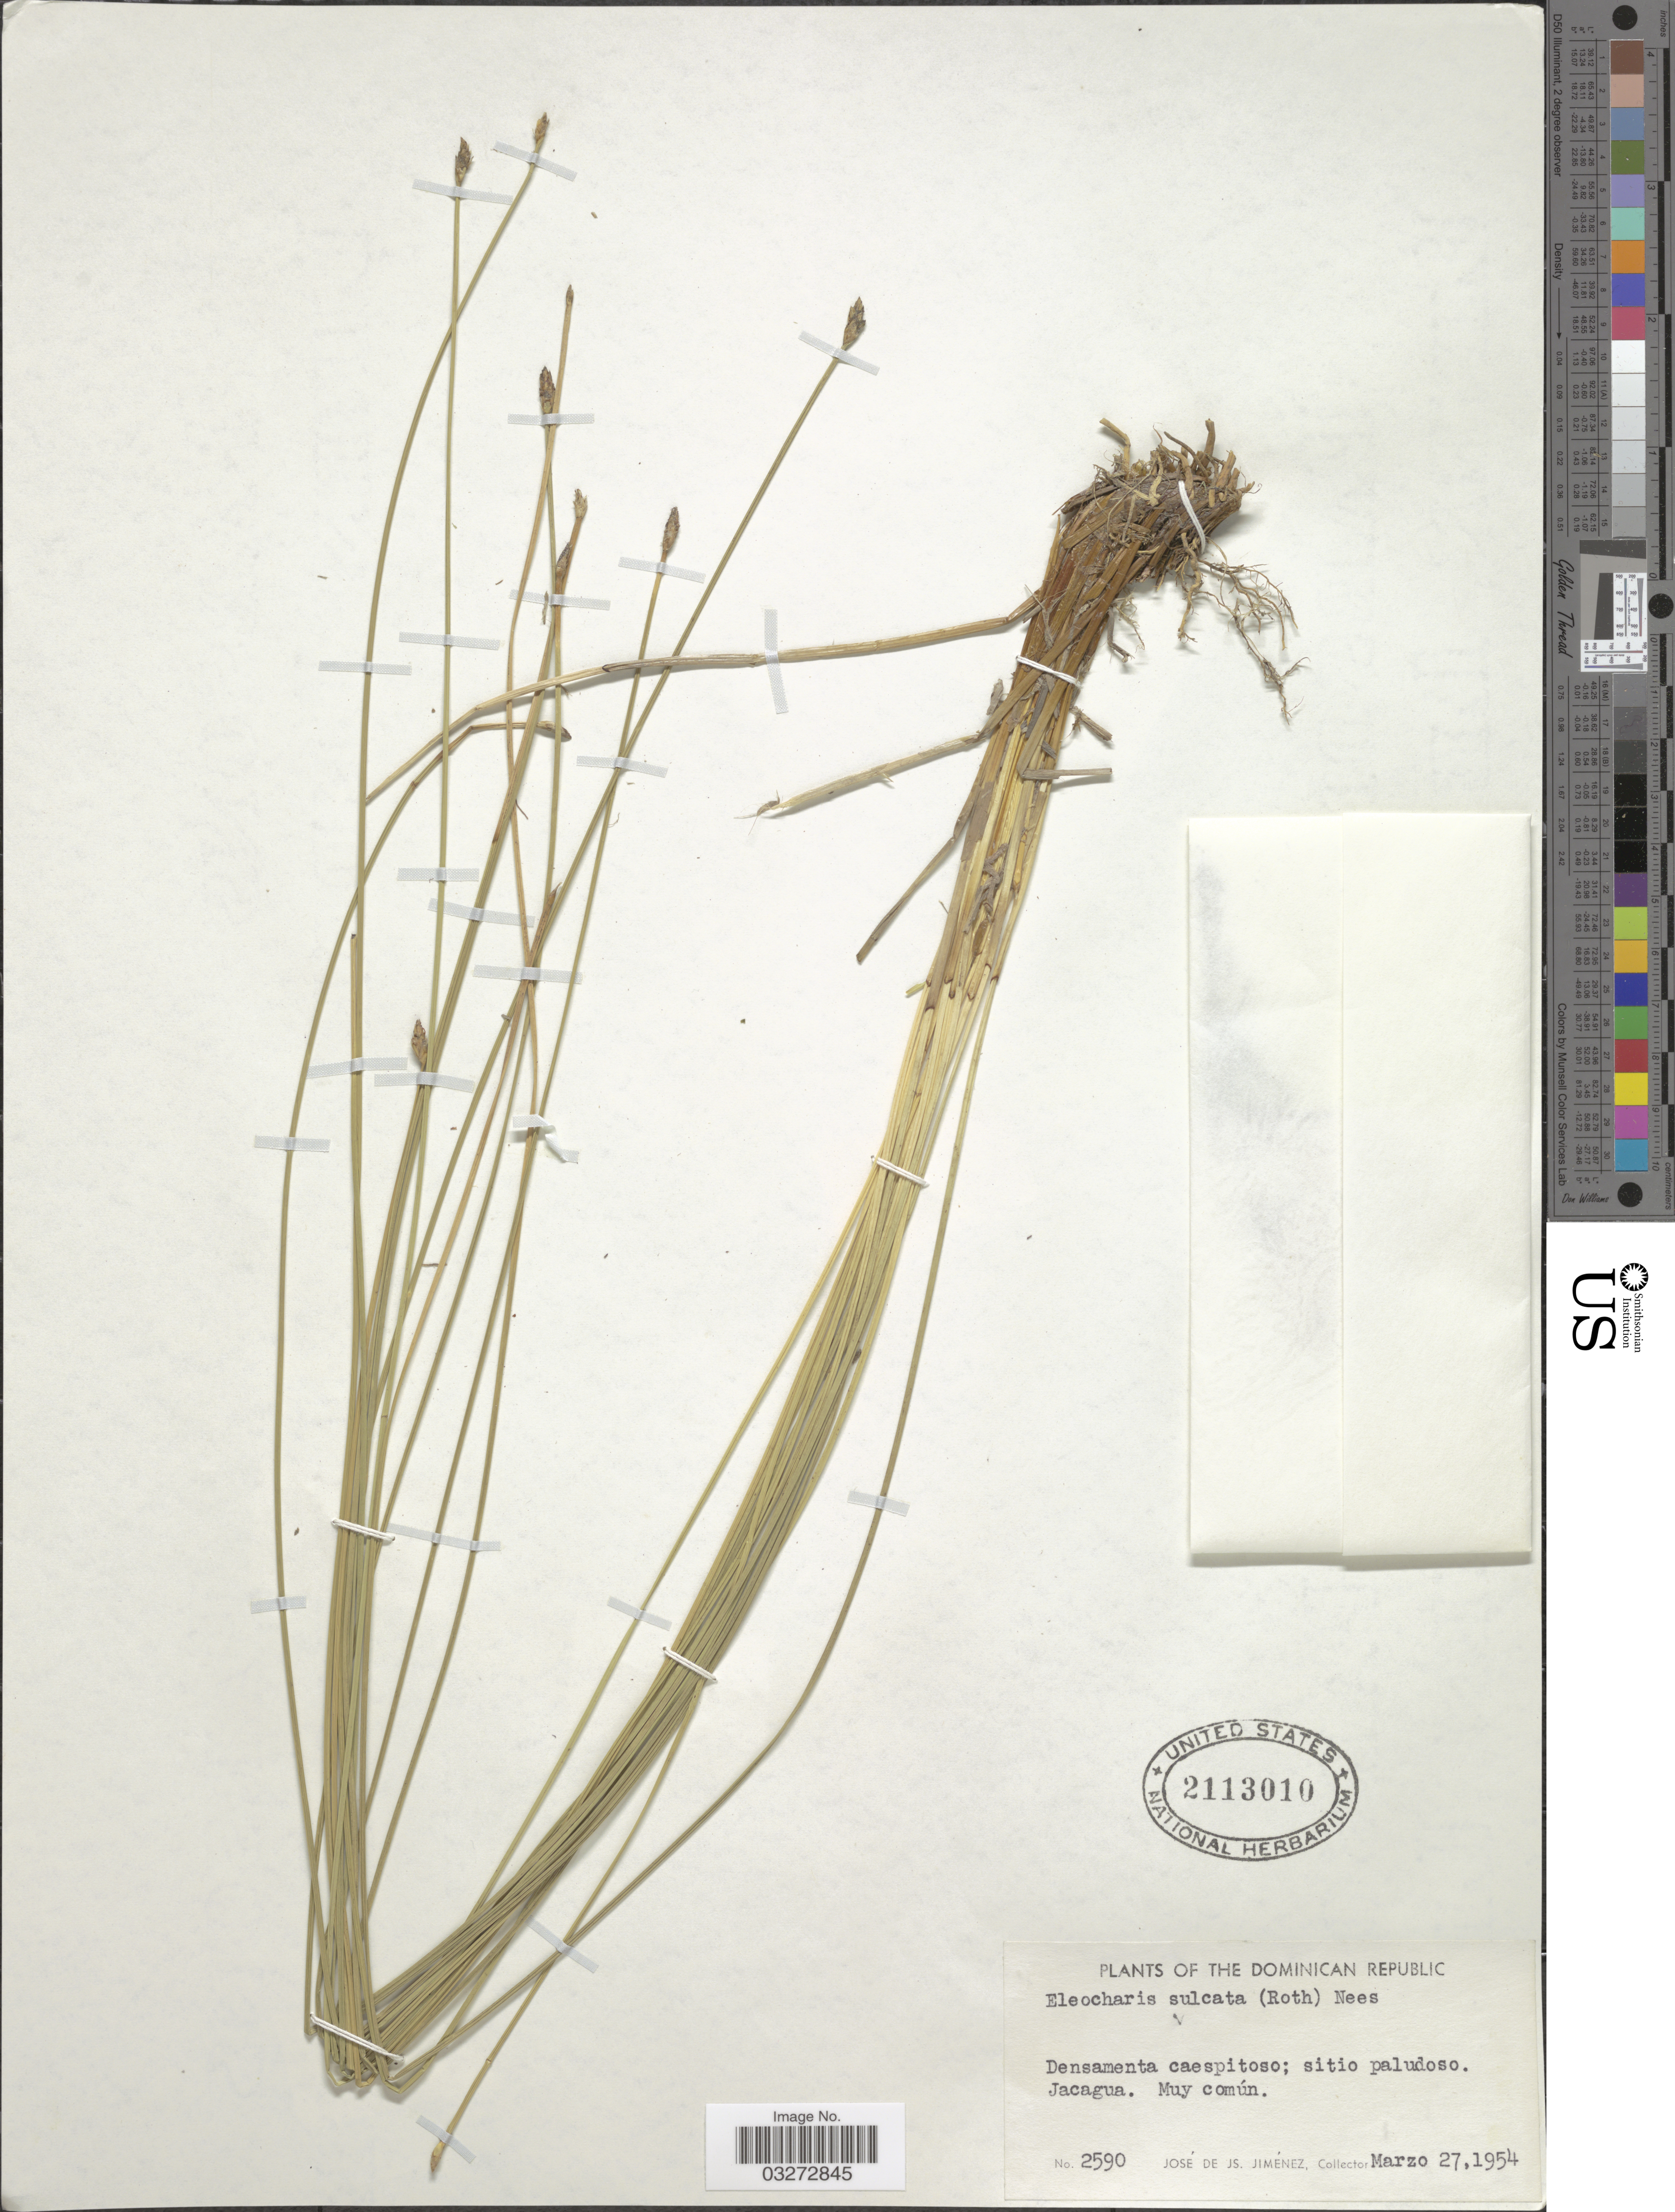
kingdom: Plantae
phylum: Tracheophyta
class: Liliopsida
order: Poales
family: Cyperaceae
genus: Eleocharis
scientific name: Eleocharis sp.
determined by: Strong, Mark T., (BOT), Smithsonian Institution - National Museum of Natural History (UNITED STATES)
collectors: J. J. Jiménez Almonte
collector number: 2590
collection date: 1954-03-27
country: Dominican Republic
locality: Jacagua.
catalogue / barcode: US 2113010